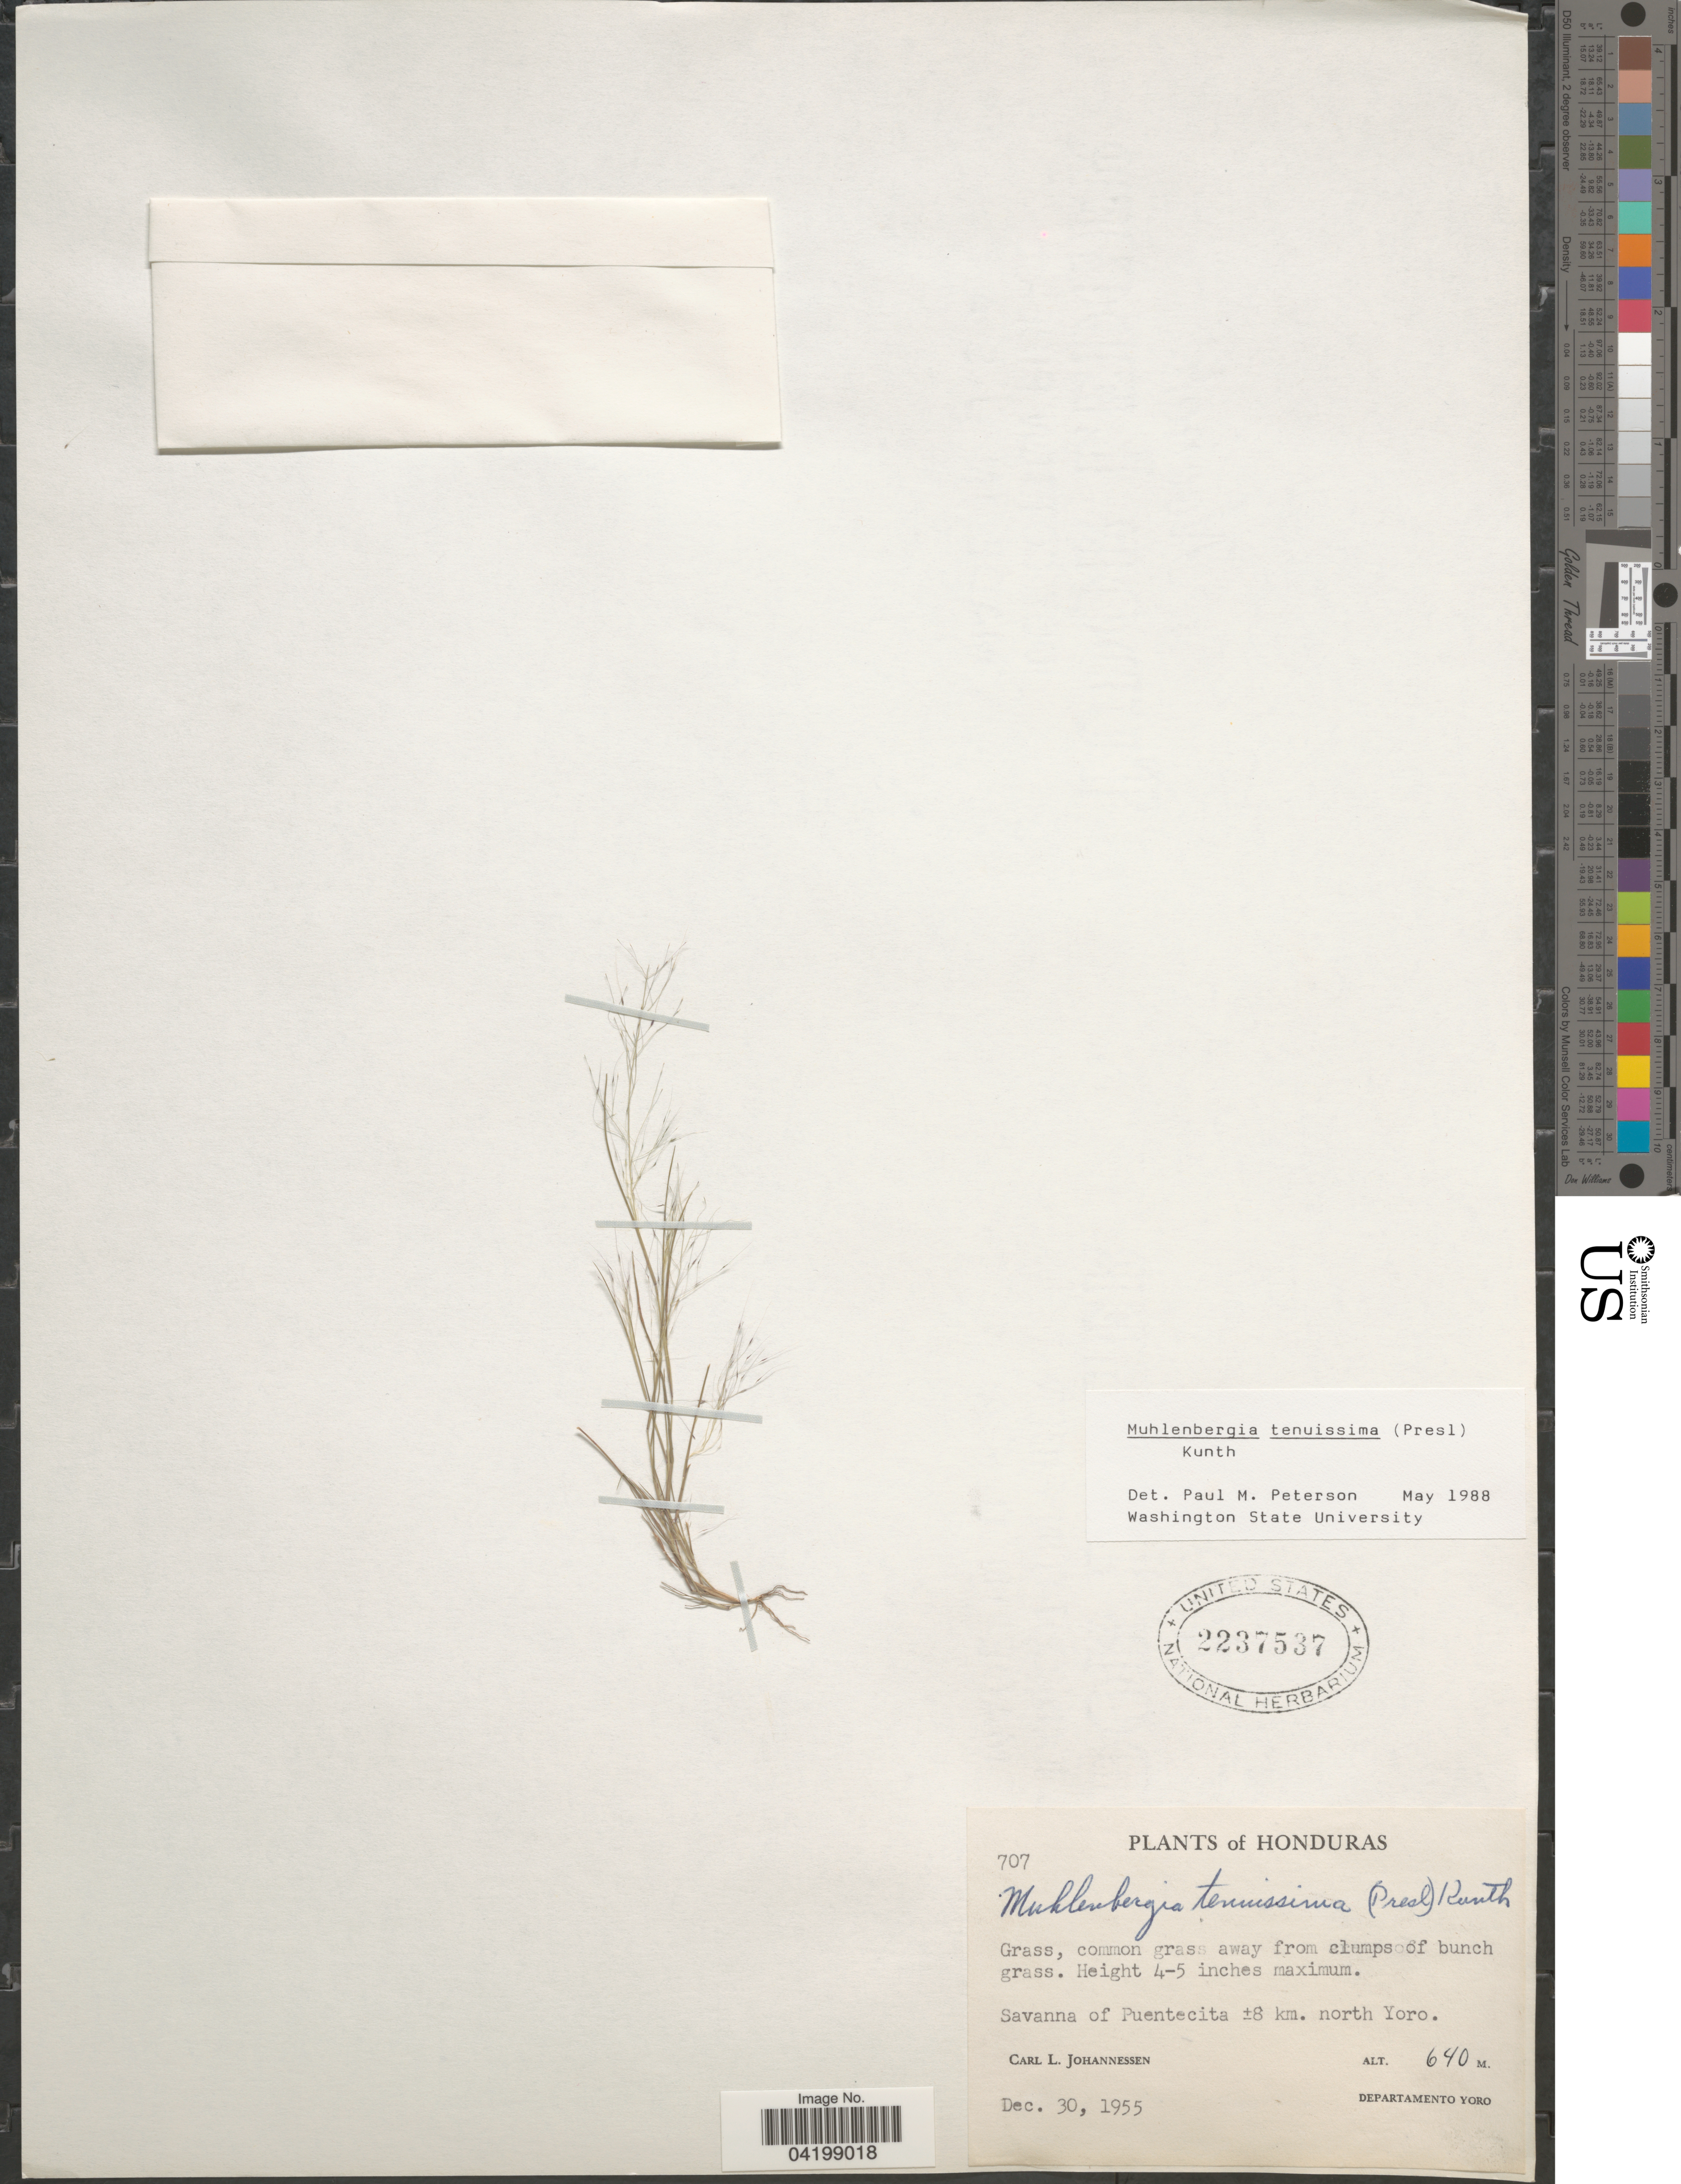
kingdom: Plantae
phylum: Tracheophyta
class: Liliopsida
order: Poales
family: Poaceae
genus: Muhlenbergia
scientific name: Muhlenbergia tenuissima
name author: (J. Presl) Kunth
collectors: C. Johannessen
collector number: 707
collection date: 1955-12-30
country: Honduras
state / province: Yoro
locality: Savanna of Puentecita ±8 km. north Yoro. Departamento Yoro.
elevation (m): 640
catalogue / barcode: US 2237537